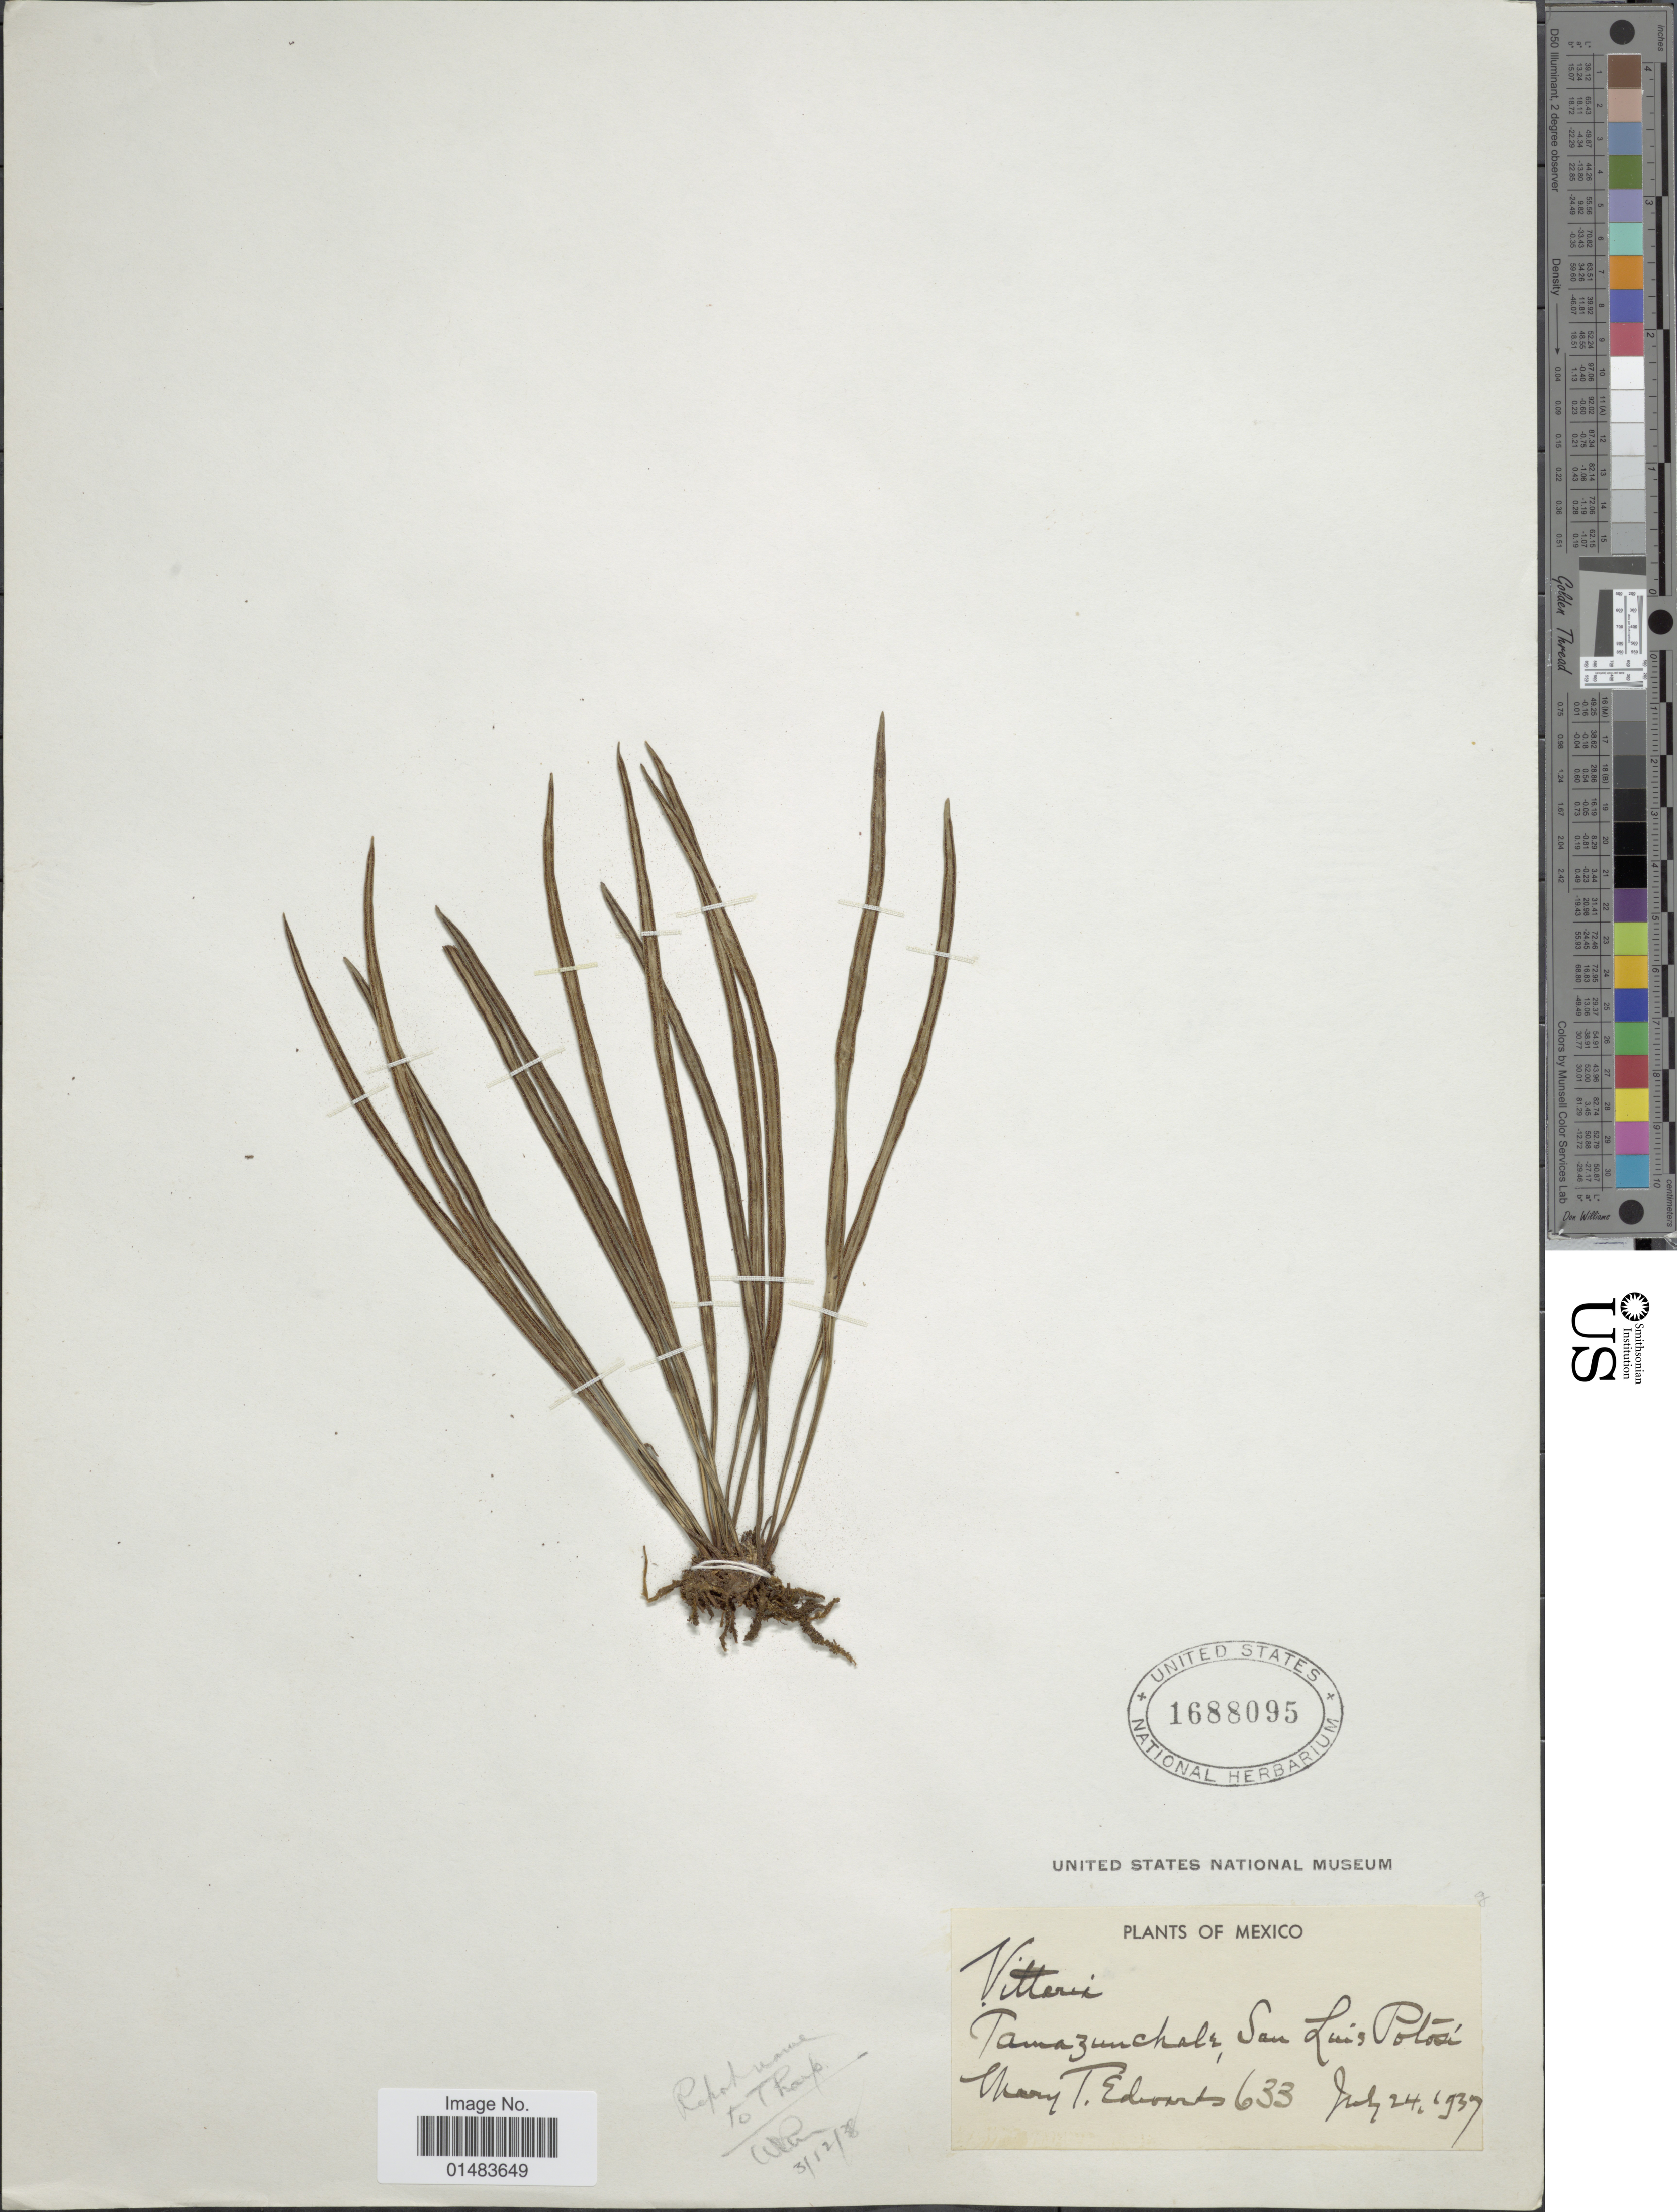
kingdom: Plantae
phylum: Tracheophyta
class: Polypodiopsida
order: Polypodiales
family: Pteridaceae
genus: Vittaria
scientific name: Vittaria graminifolia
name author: Kaulf.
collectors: M. Edwards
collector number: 633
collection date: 1937-07-24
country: Mexico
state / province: San Luis Potosí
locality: Mexico, Tamazunchale, San Luis Potosi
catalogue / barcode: US 1688095